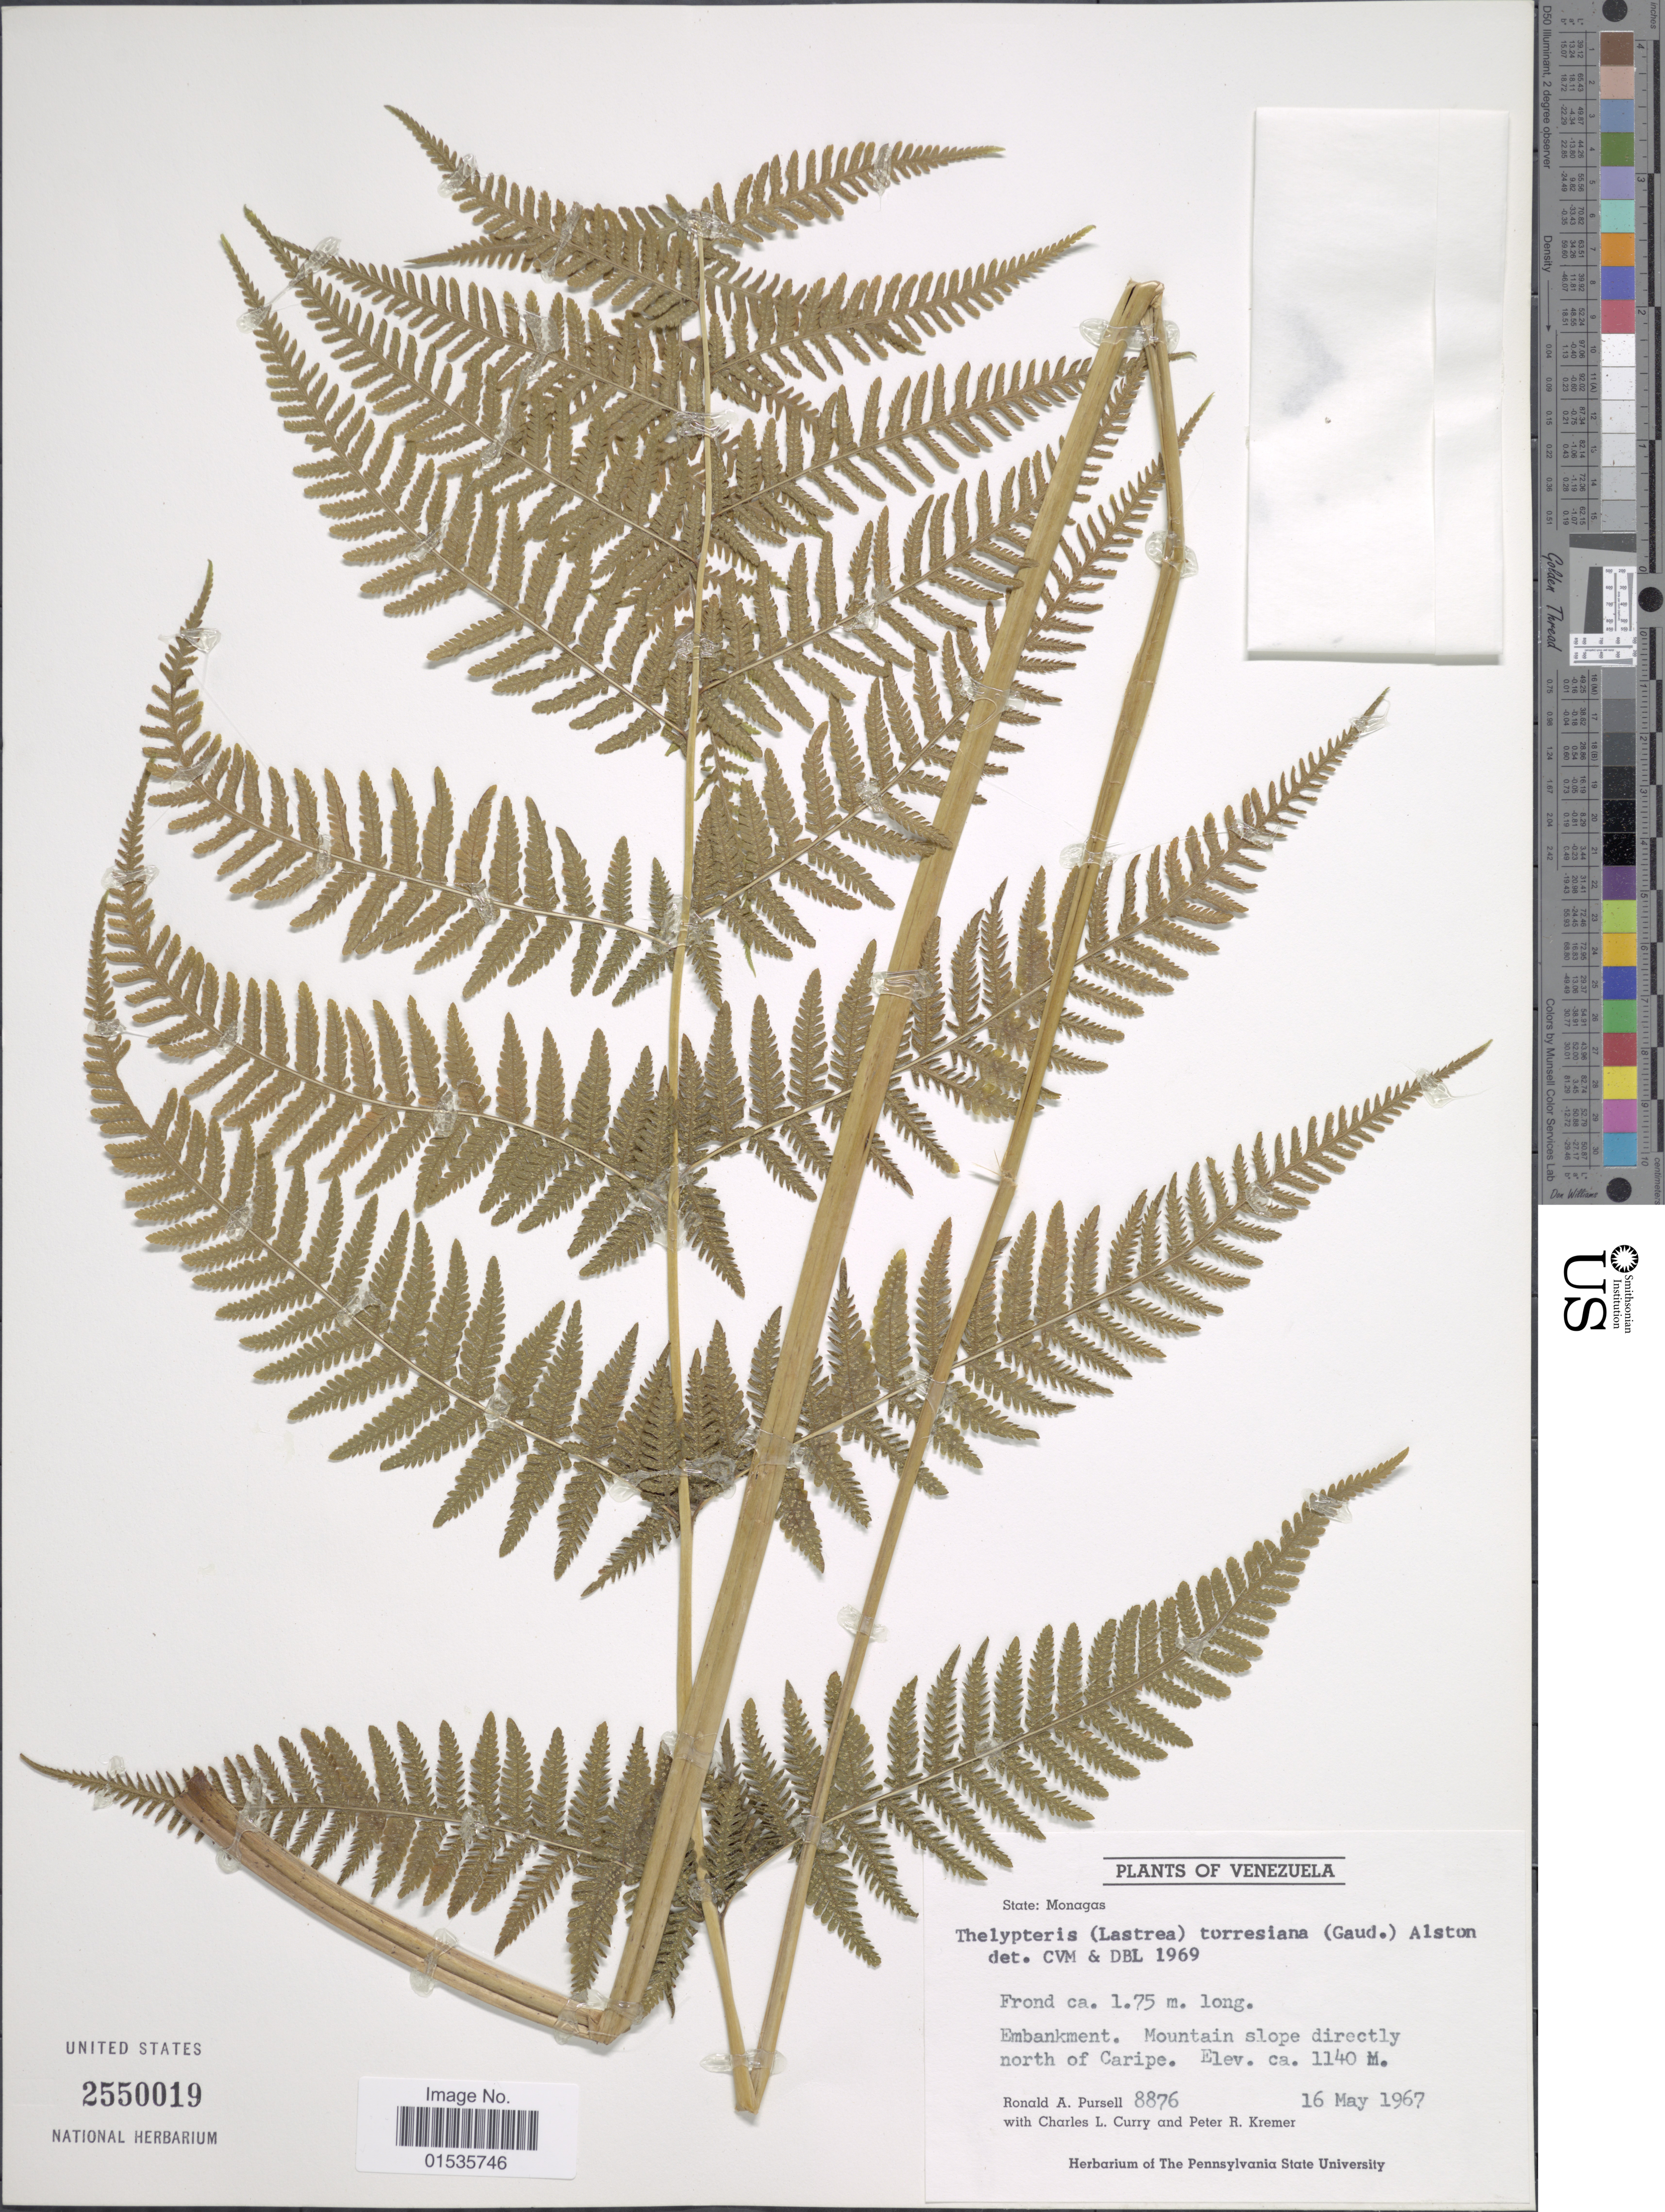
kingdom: Plantae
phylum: Tracheophyta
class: Polypodiopsida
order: Polypodiales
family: Thelypteridaceae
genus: Macrothelypteris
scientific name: Macrothelypteris torresiana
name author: (Gaudich.) Ching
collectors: R. A. Pursell, C. L. Curry & P. R. Kremer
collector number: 8876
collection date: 1967-05-16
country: Venezuela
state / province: Monagas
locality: Mountain slope directly north of Caripe.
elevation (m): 1140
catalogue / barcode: US 2550019